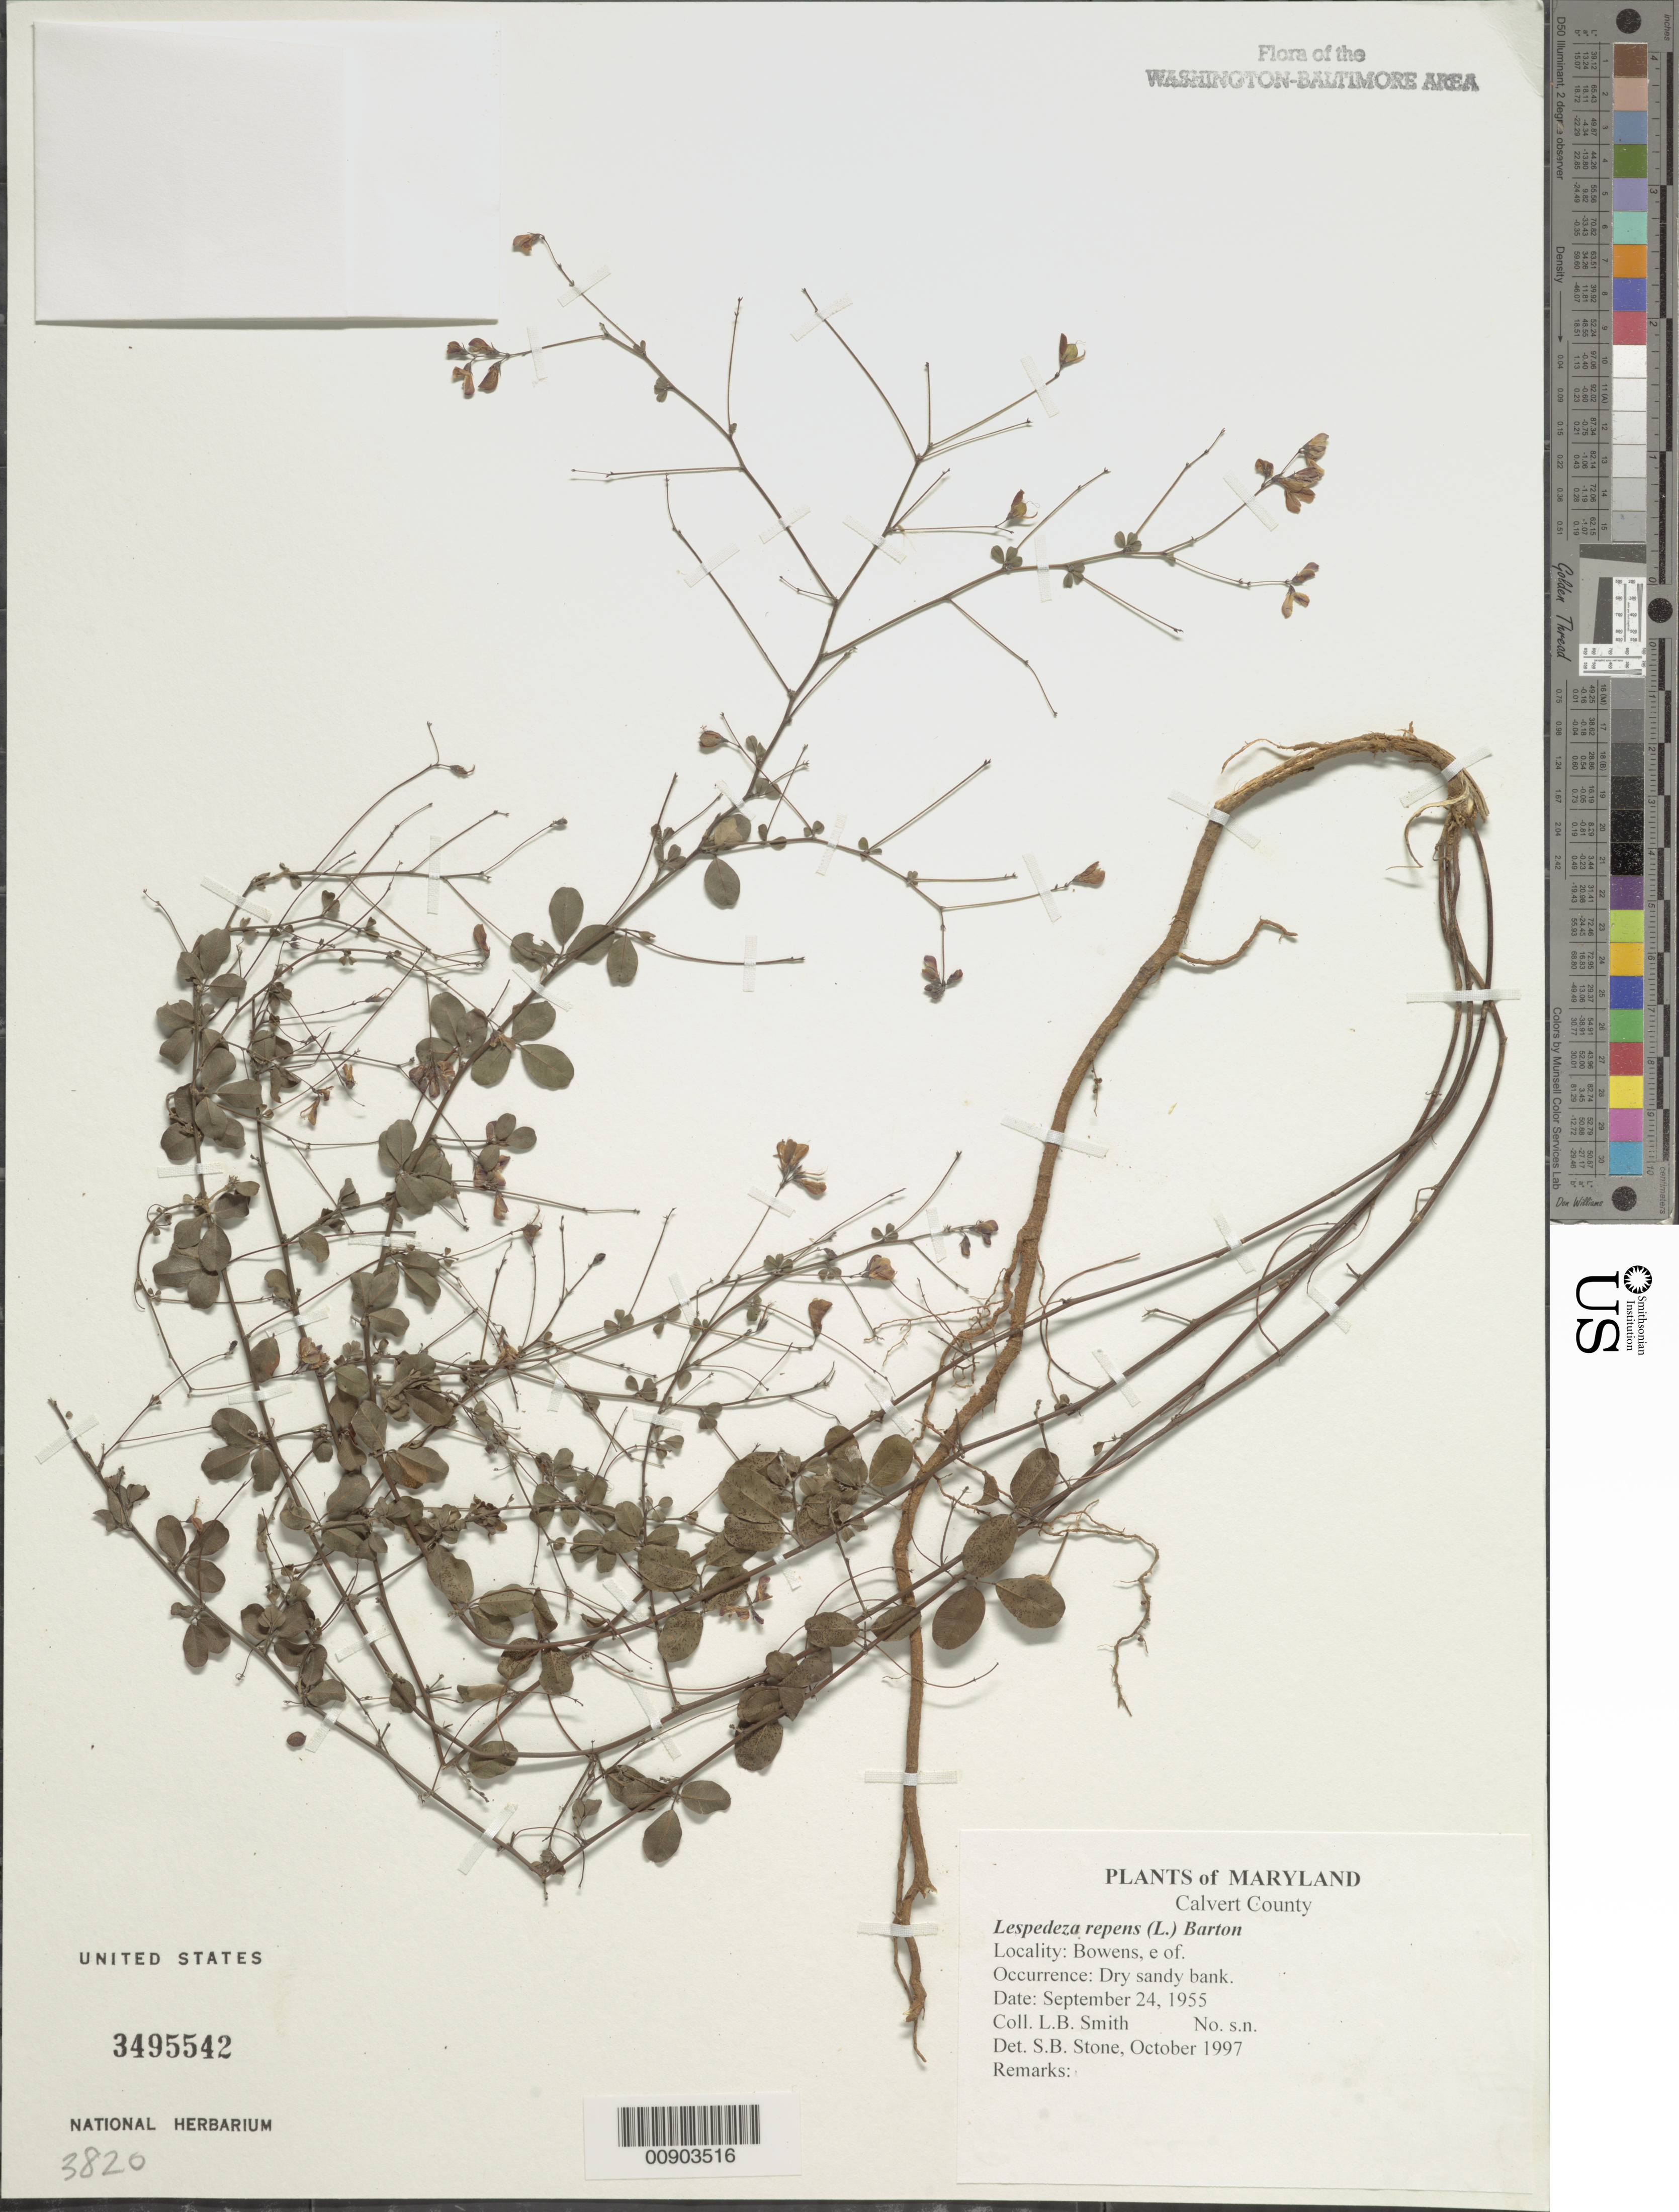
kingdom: Plantae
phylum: Tracheophyta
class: Magnoliopsida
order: Fabales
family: Fabaceae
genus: Lespedeza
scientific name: Lespedeza repens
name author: (L.) W.P.C. Barton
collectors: L. Smith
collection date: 1955-09-24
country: United States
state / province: Maryland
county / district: Calvert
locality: Calvert County. Bowens, e of.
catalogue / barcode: US 3495542